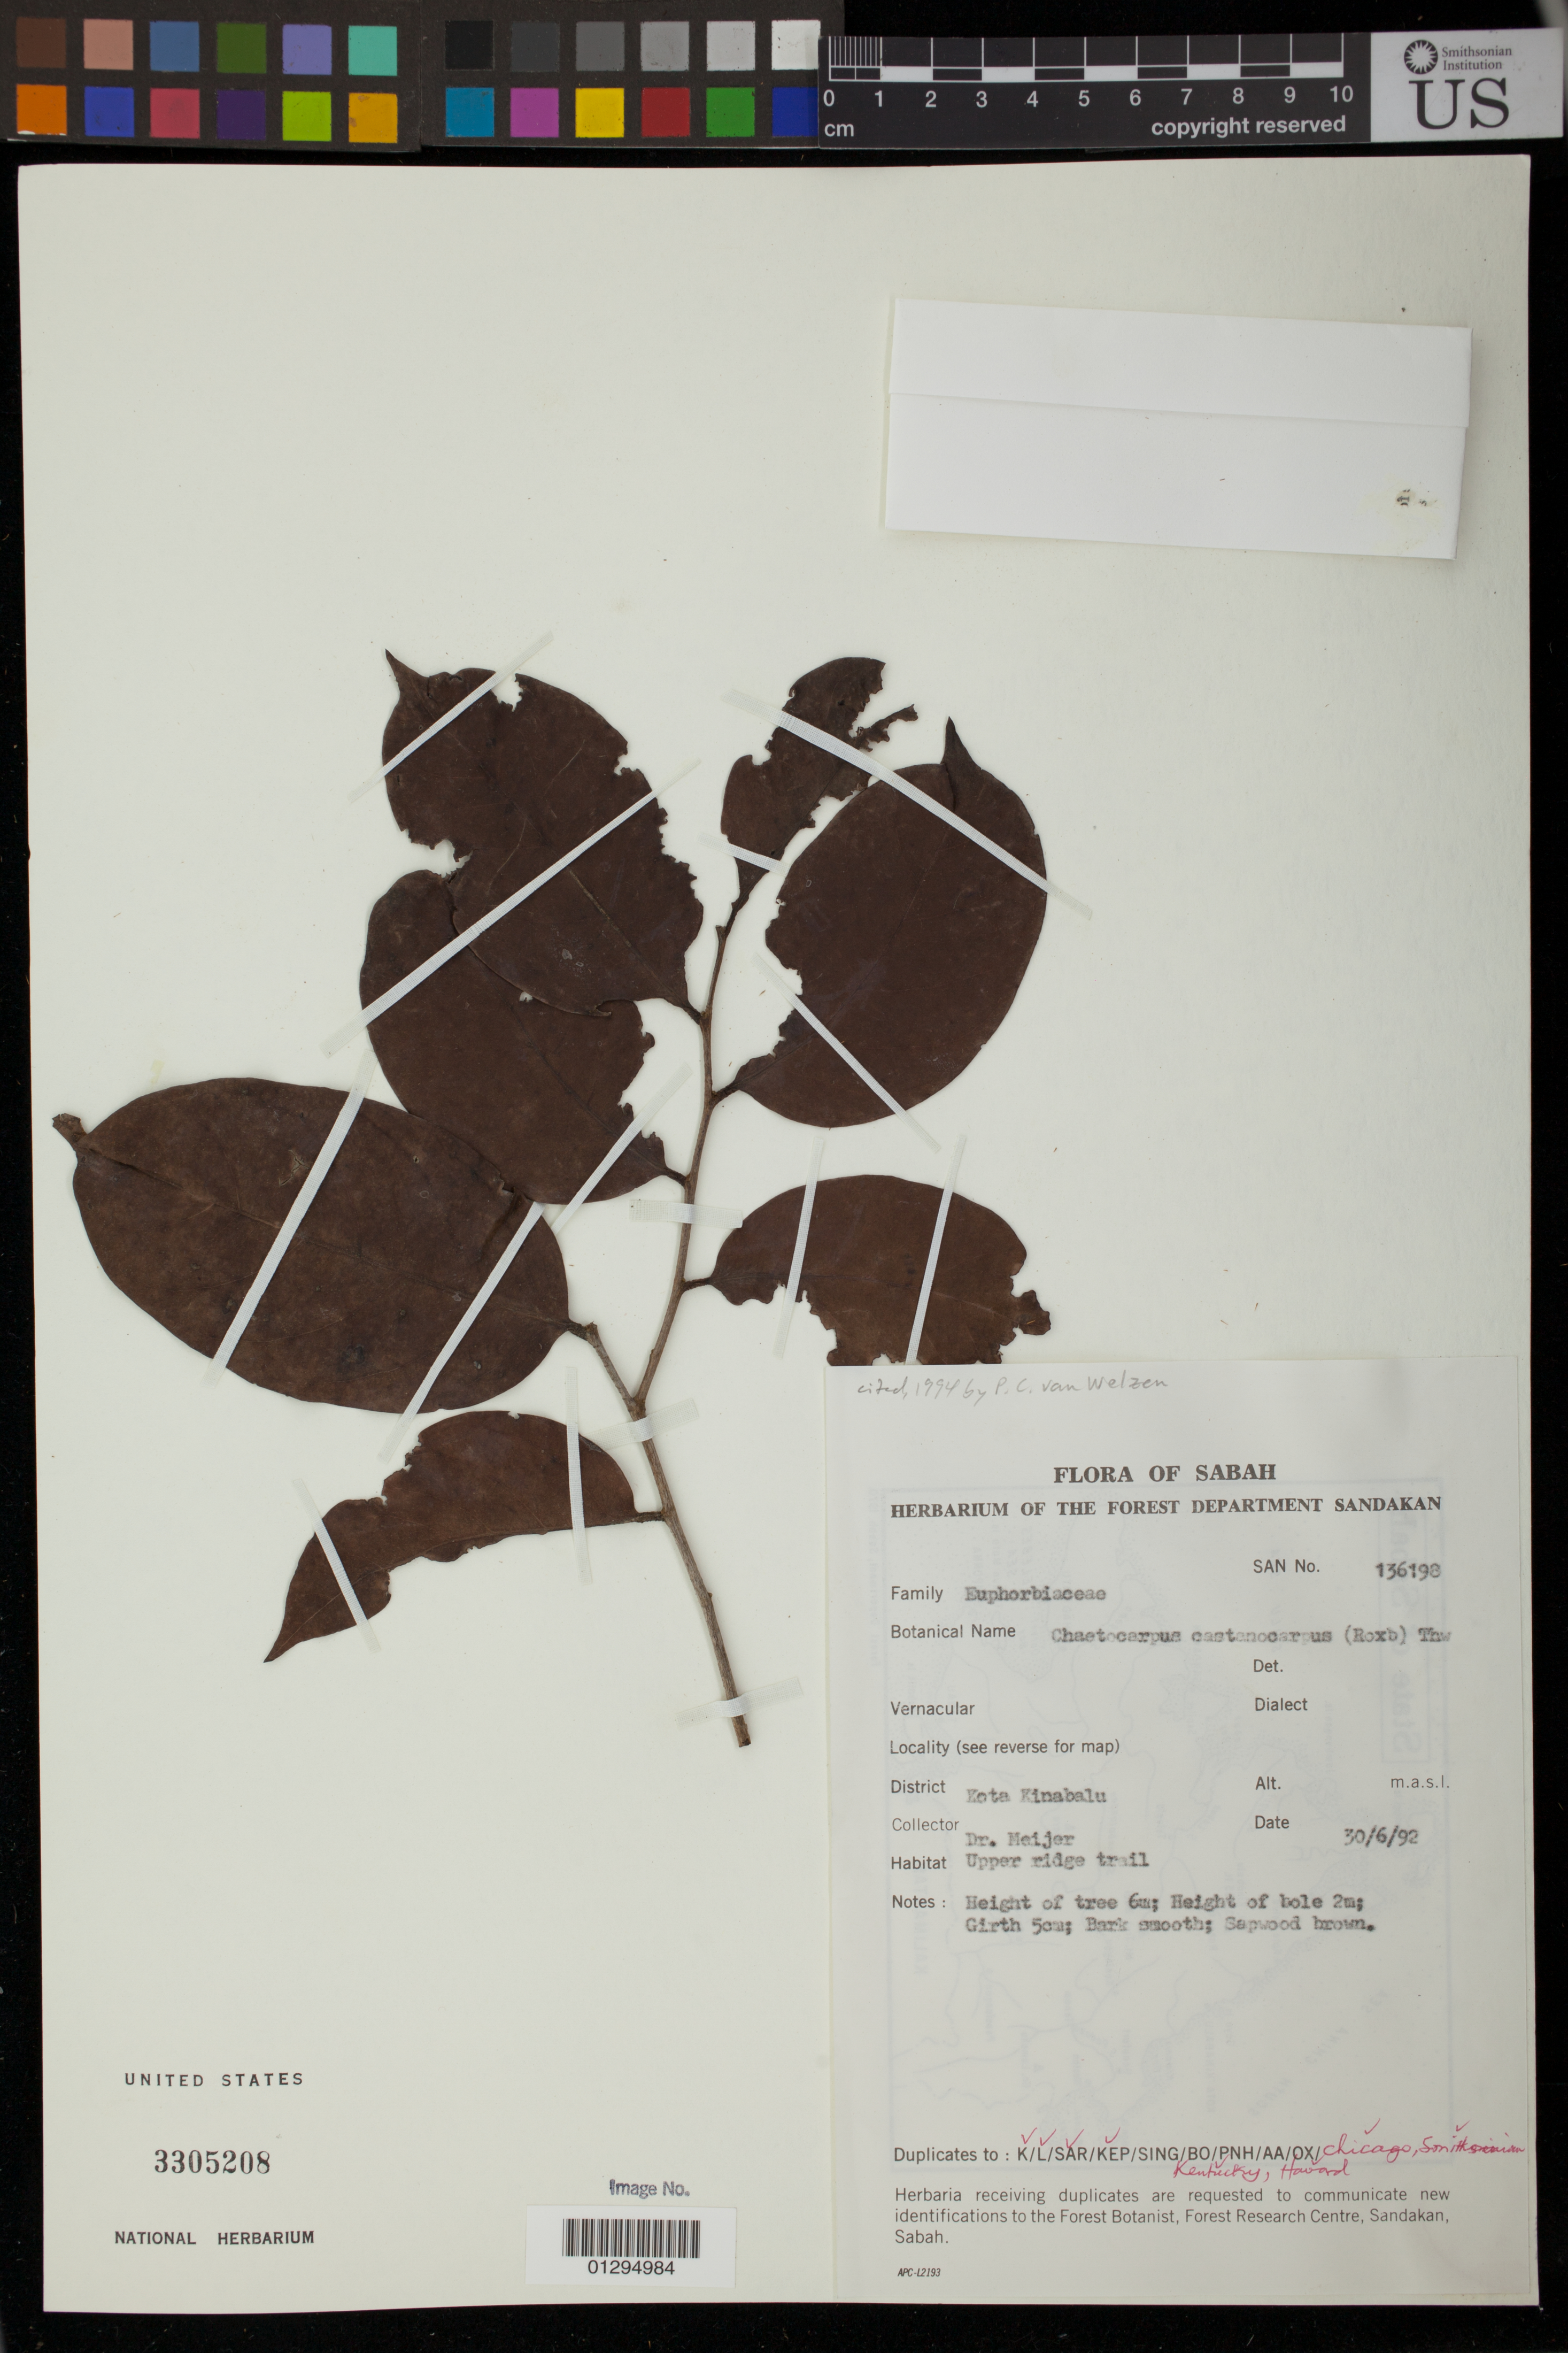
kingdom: Plantae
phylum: Tracheophyta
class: Magnoliopsida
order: Malpighiales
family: Peraceae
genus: Chaetocarpus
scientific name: Chaetocarpus castanocarpus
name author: (Roxb.) Thwaites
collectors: -- Meijer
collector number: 136198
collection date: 1992-06-30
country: Malaysia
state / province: Sabah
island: Borneo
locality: Sandakan. Kota Kinabalu.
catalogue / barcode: US 3305208